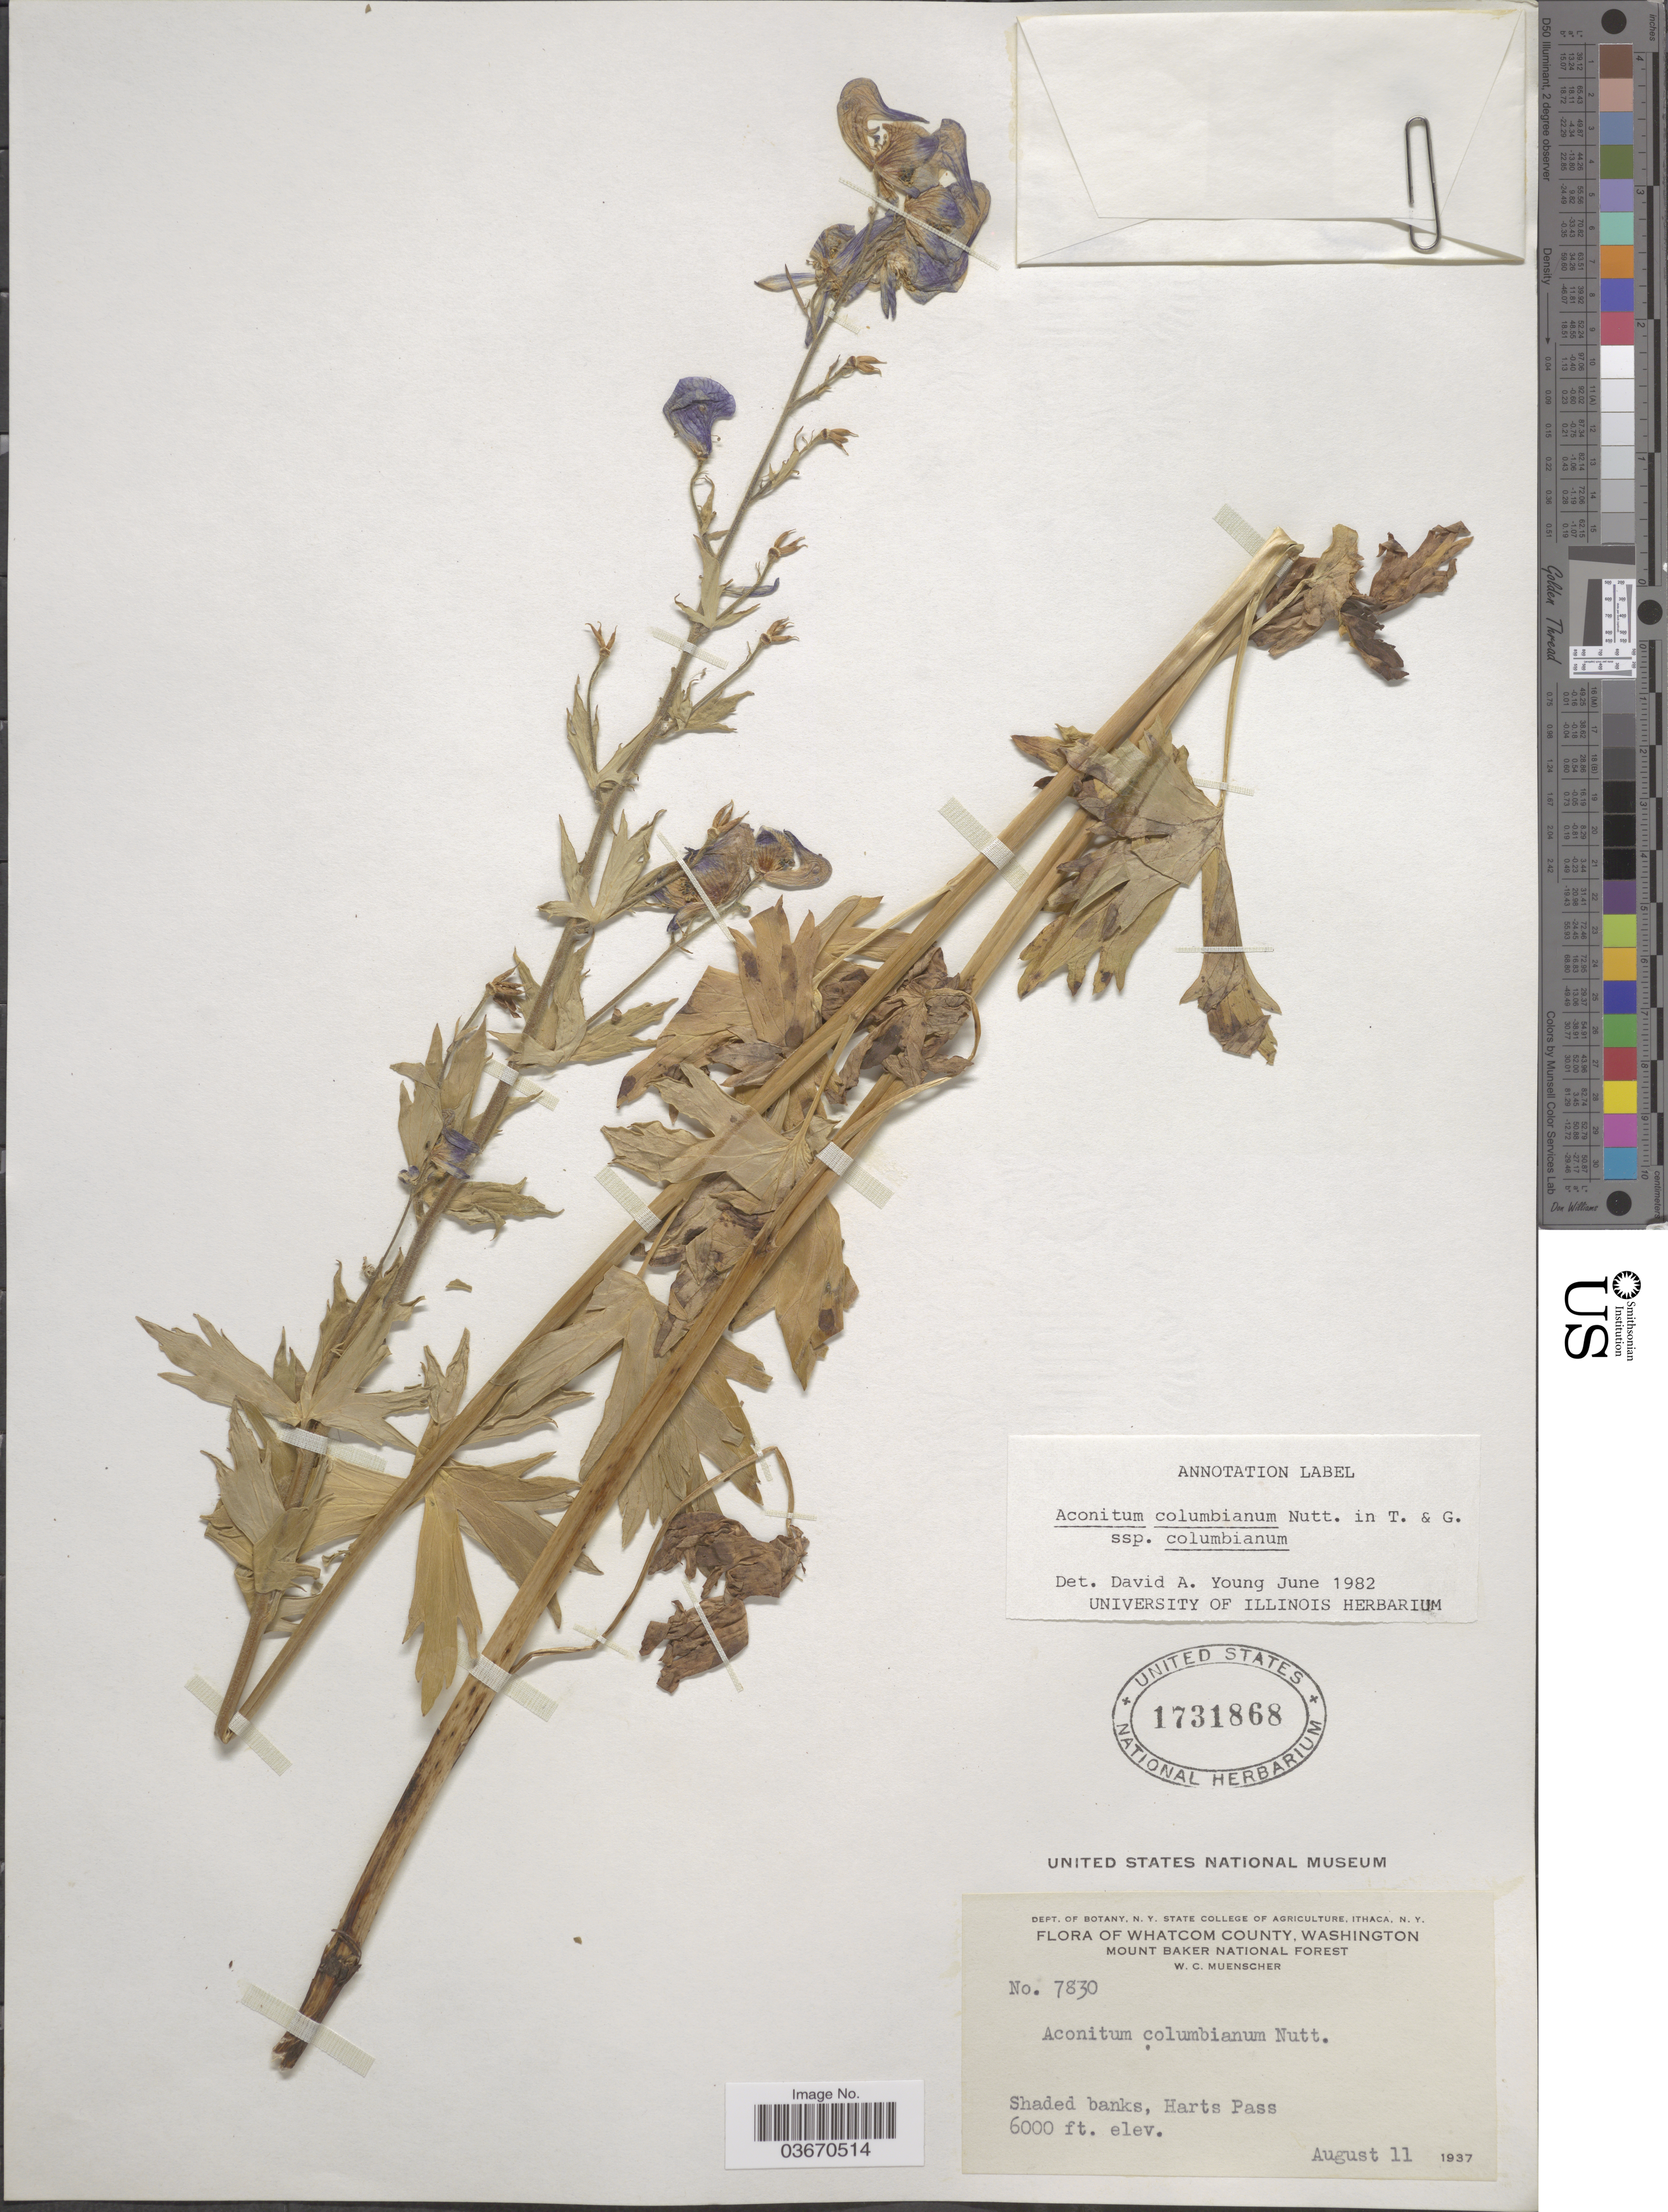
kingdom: Plantae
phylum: Tracheophyta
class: Magnoliopsida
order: Ranunculales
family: Ranunculaceae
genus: Aconitum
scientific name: Aconitum columbianum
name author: Nutt.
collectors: W. Muenscher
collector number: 7830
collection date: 1937-08-11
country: United States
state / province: Washington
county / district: Whatcom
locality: Whatcom County. Mount Baker National Forest. Shaded banks, Harts Pass.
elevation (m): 1829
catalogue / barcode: US 1731868